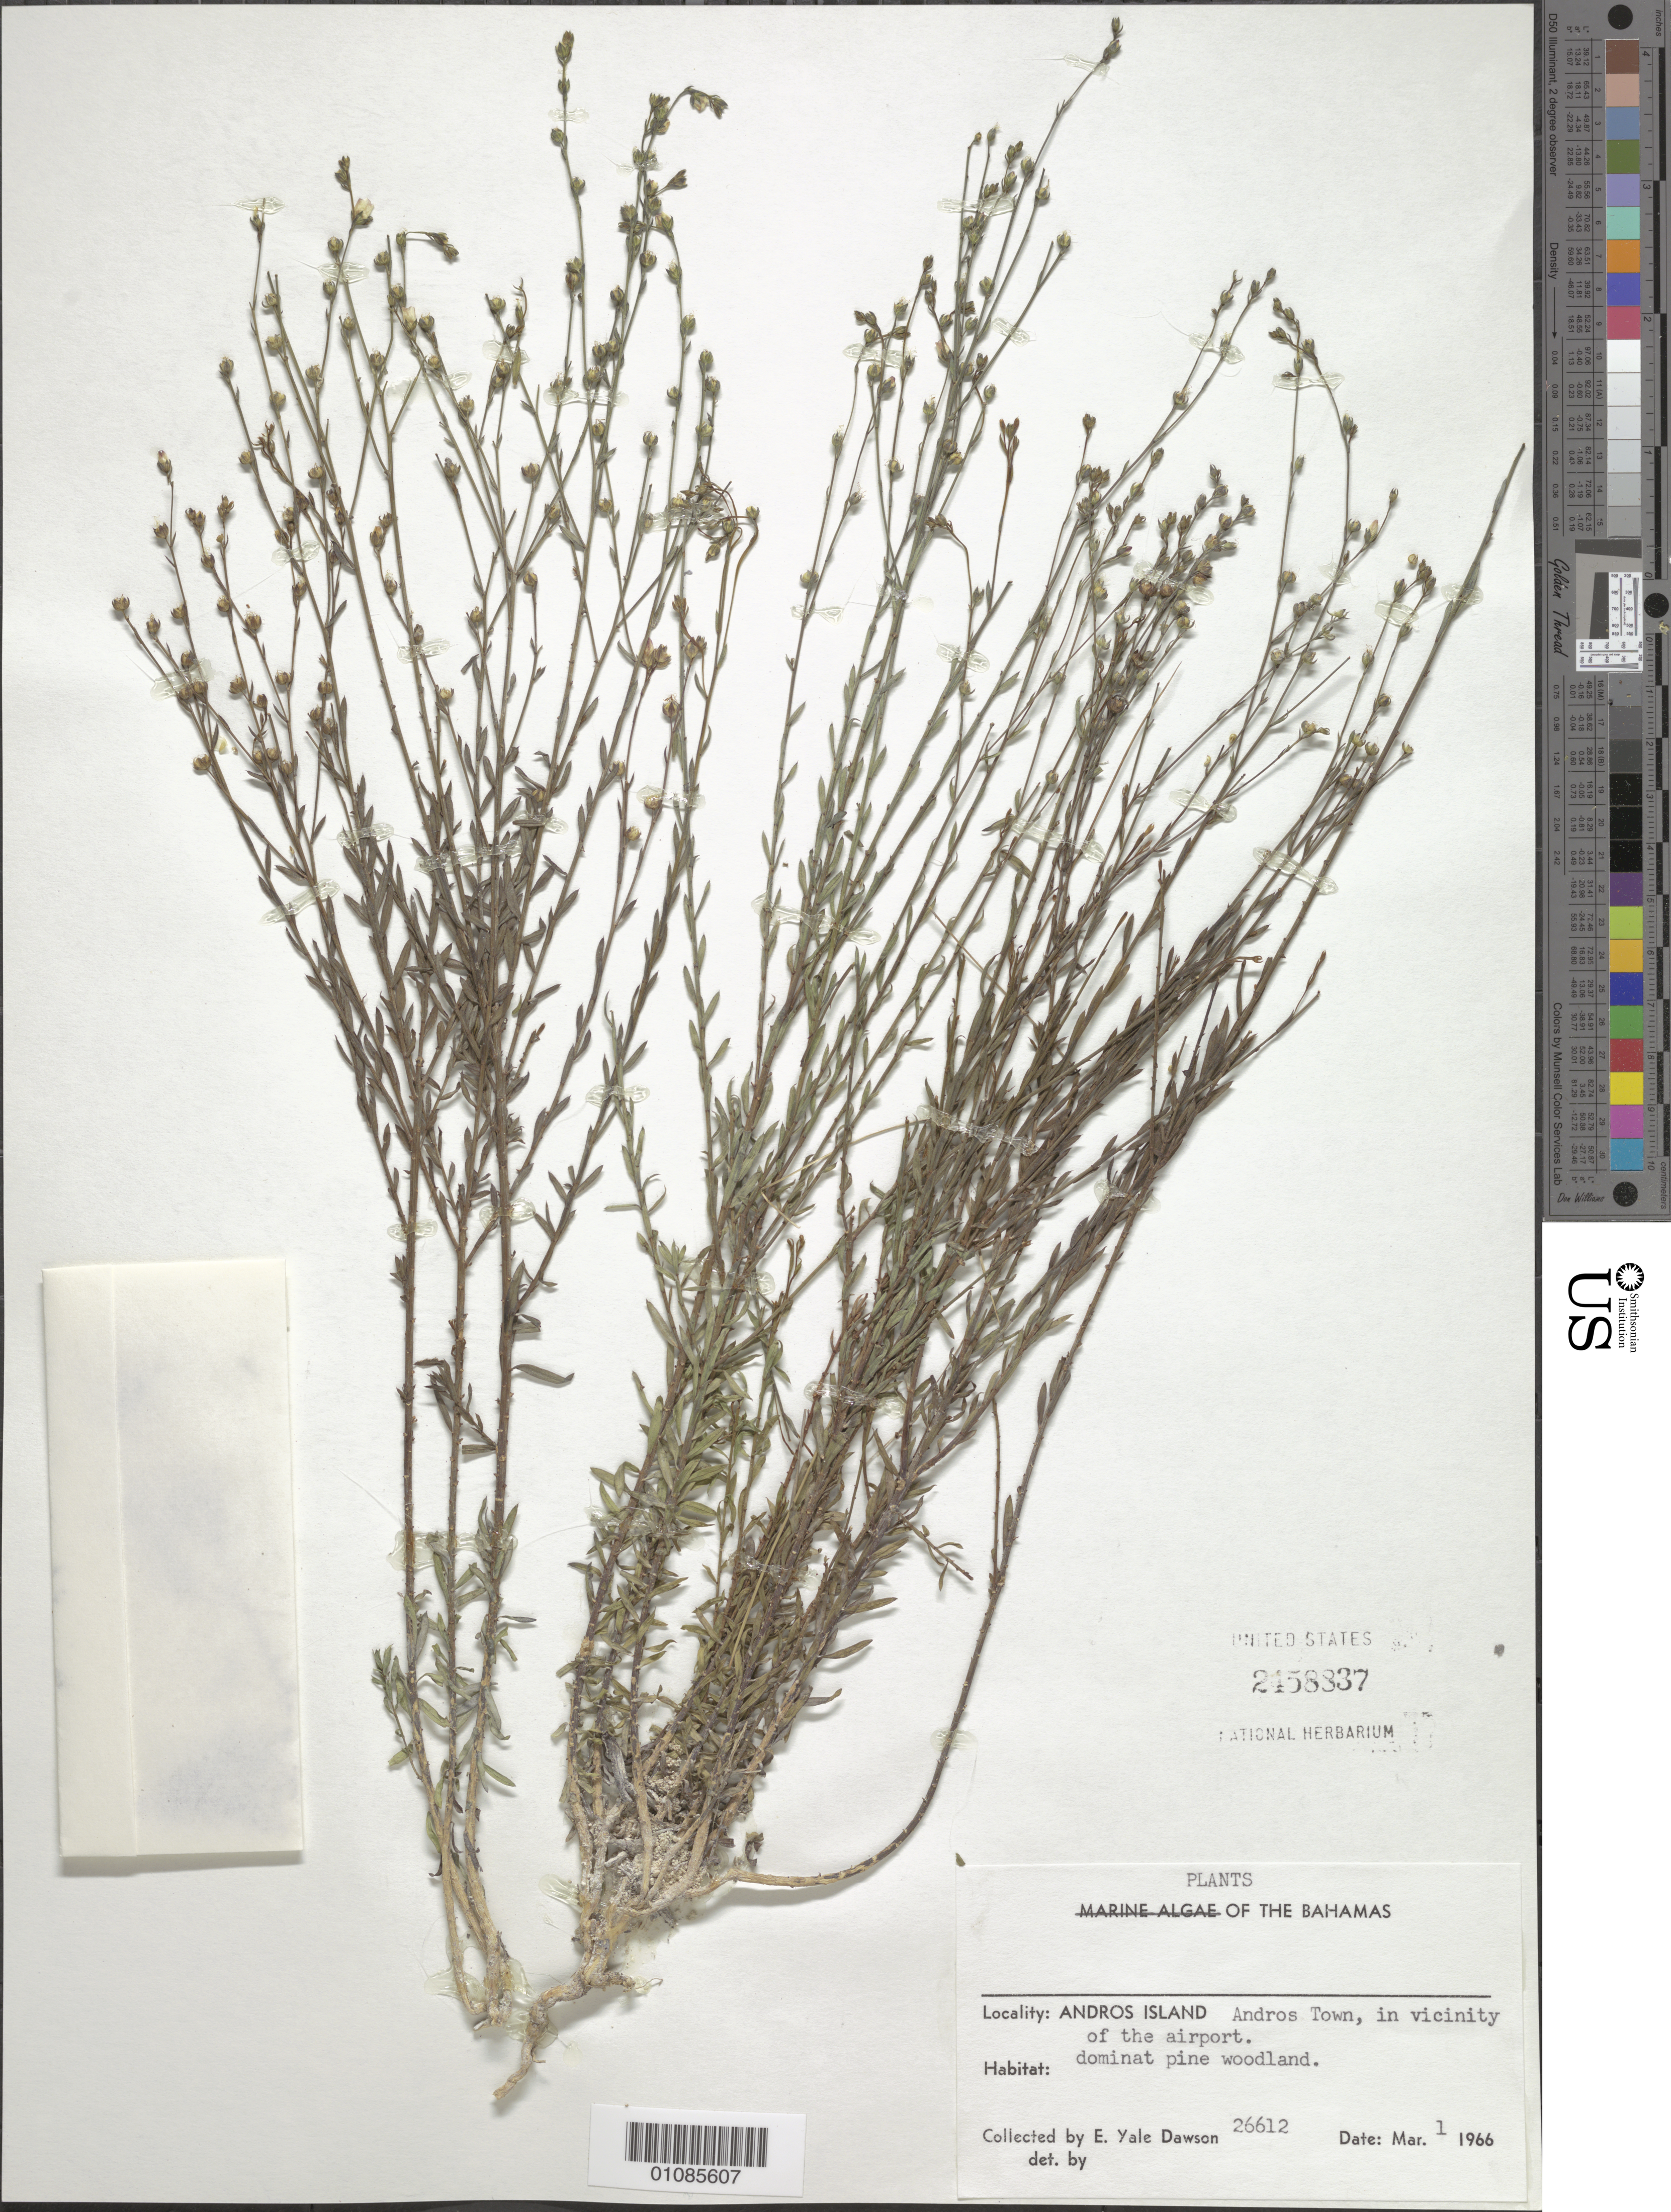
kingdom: Plantae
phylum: Tracheophyta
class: Magnoliopsida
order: Malpighiales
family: Linaceae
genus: Linum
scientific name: Linum bahamense f. bahamense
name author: Northr.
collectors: E. Y. Dawson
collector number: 26612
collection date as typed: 01 Mar 1966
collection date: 1966-03-01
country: Bahamas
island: Andros I.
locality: Andros Town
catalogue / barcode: US 2458837